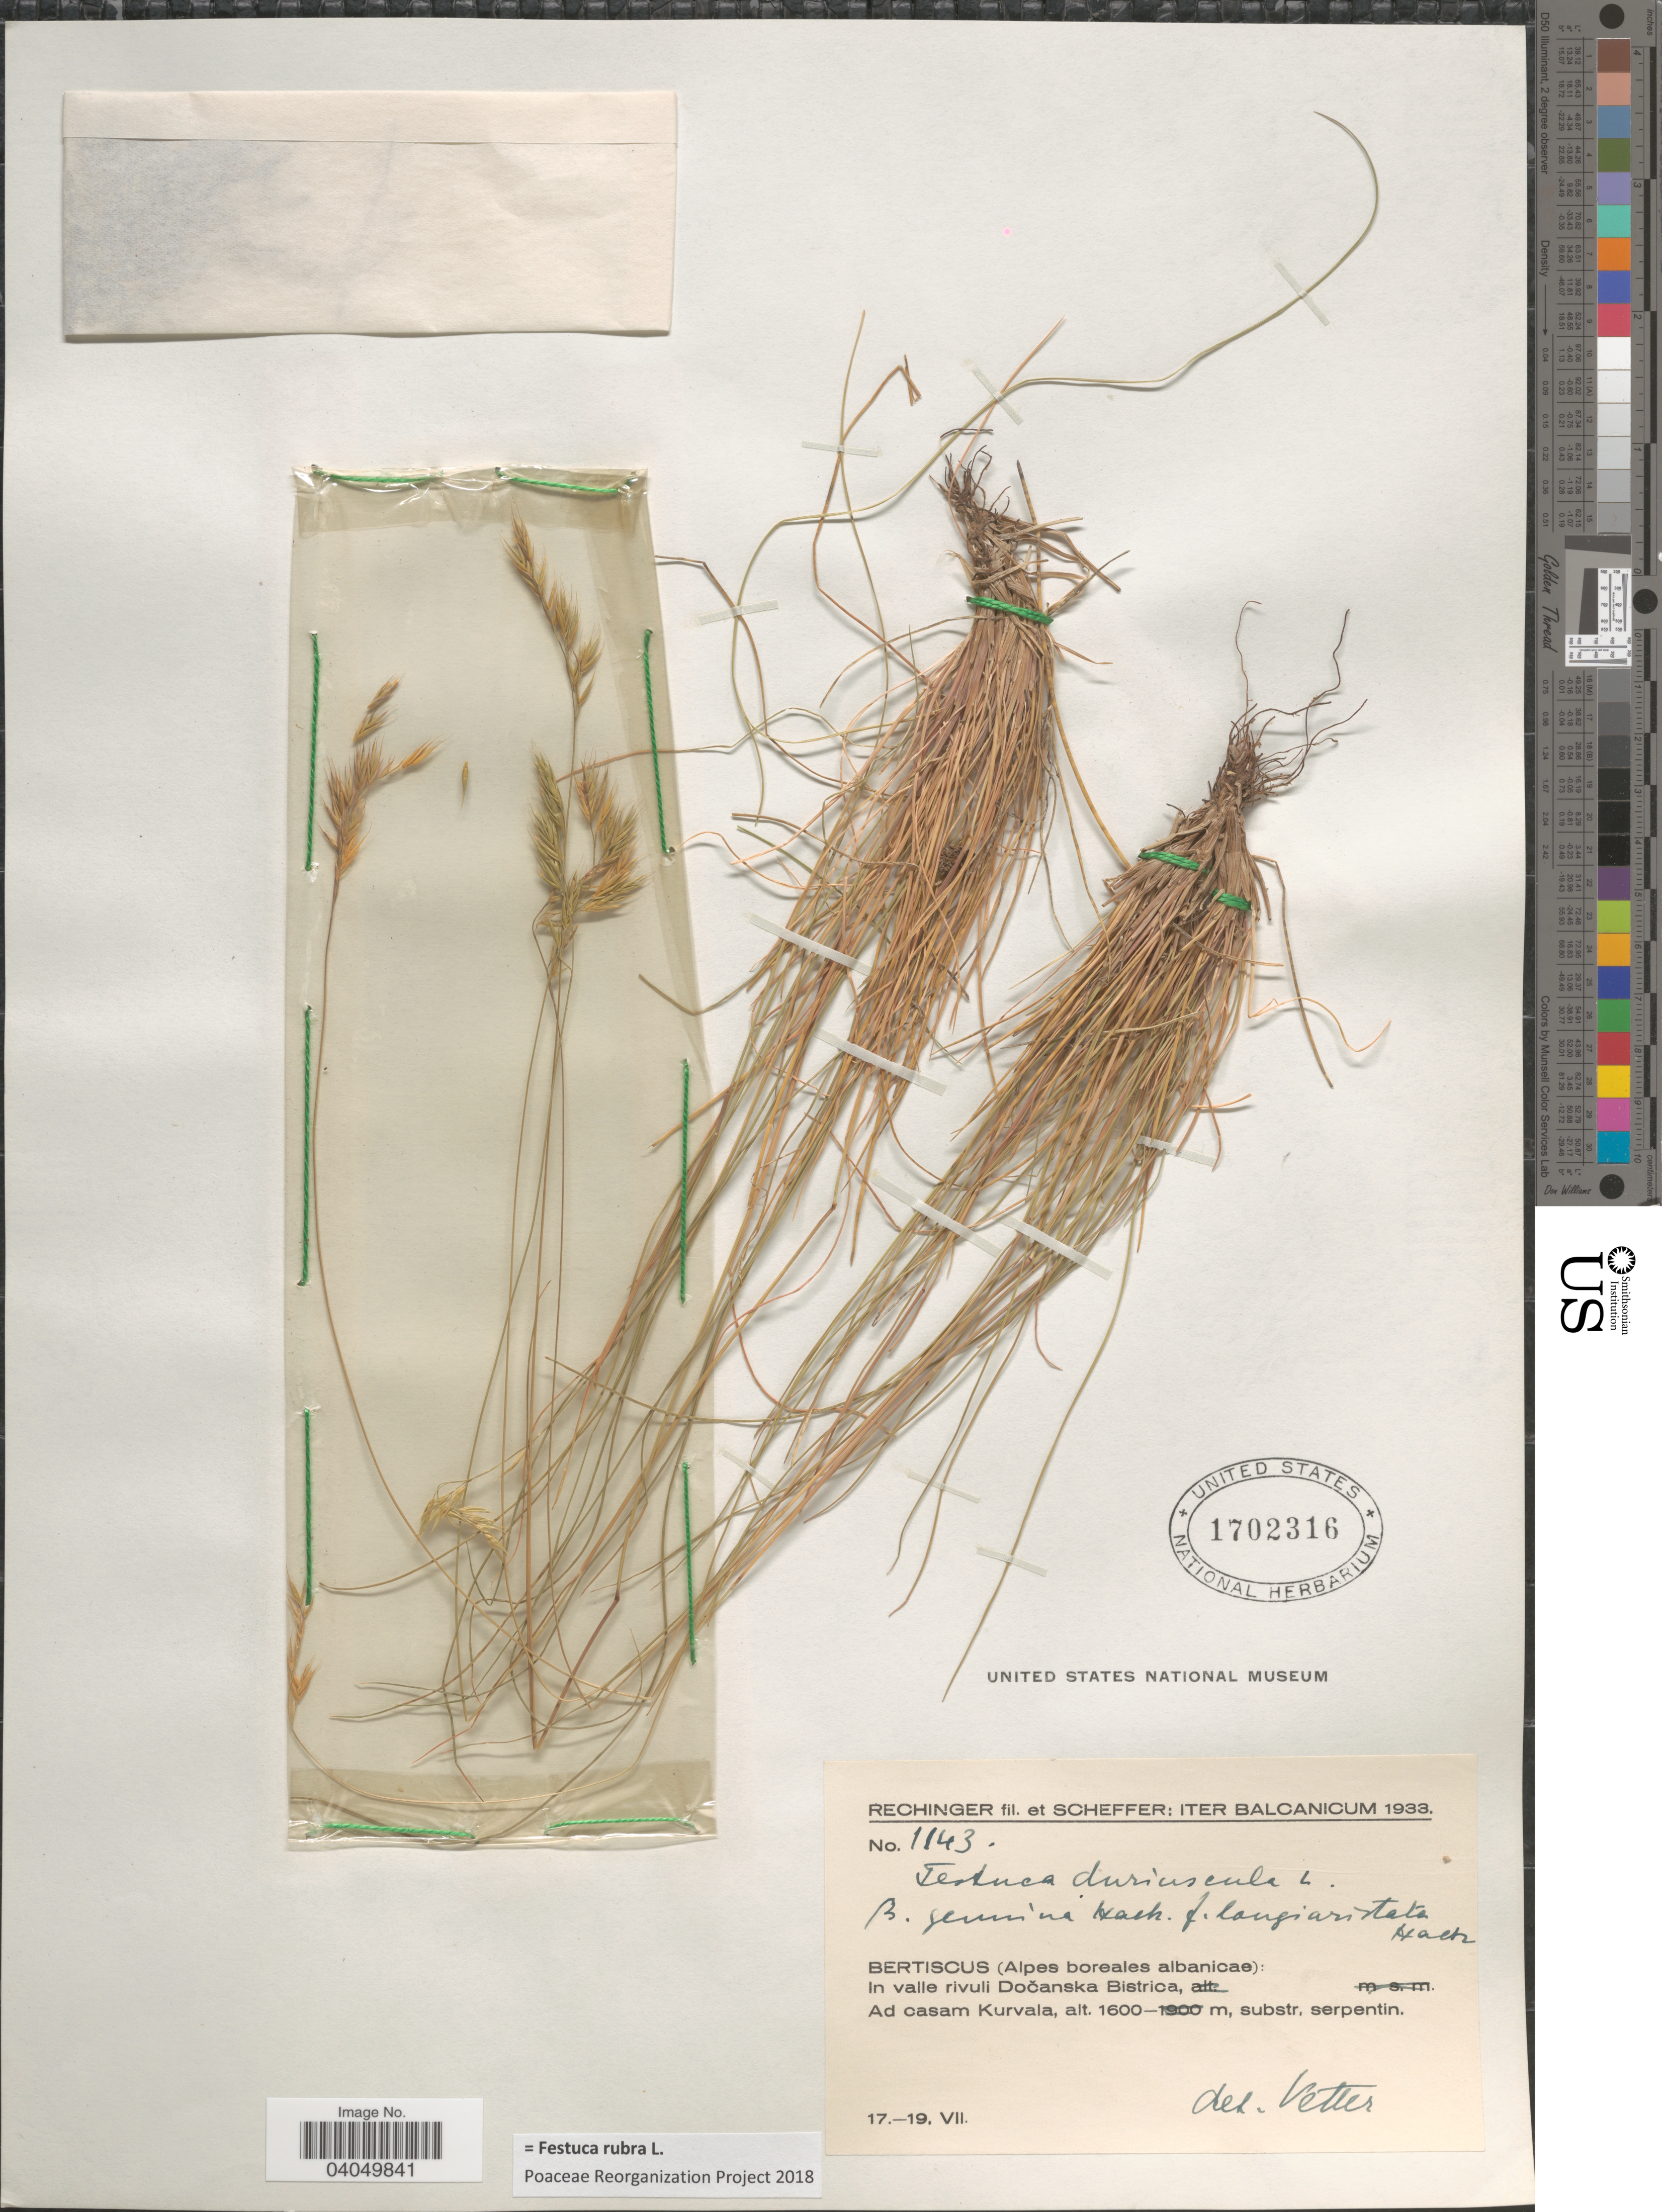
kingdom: Plantae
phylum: Tracheophyta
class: Liliopsida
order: Poales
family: Poaceae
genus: Festuca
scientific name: Festuca rubra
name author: L.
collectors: -- Rechinger & Scheffer, --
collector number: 1143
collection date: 1933-07-17/1933-07-19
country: Albania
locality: Balcanicum [unsure placement]. Bertiscus (Alpes boreales albanicae): In valle rivuli Docanska Bistrica. Ad casam Kurvala.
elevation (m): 1600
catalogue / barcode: US 1702316